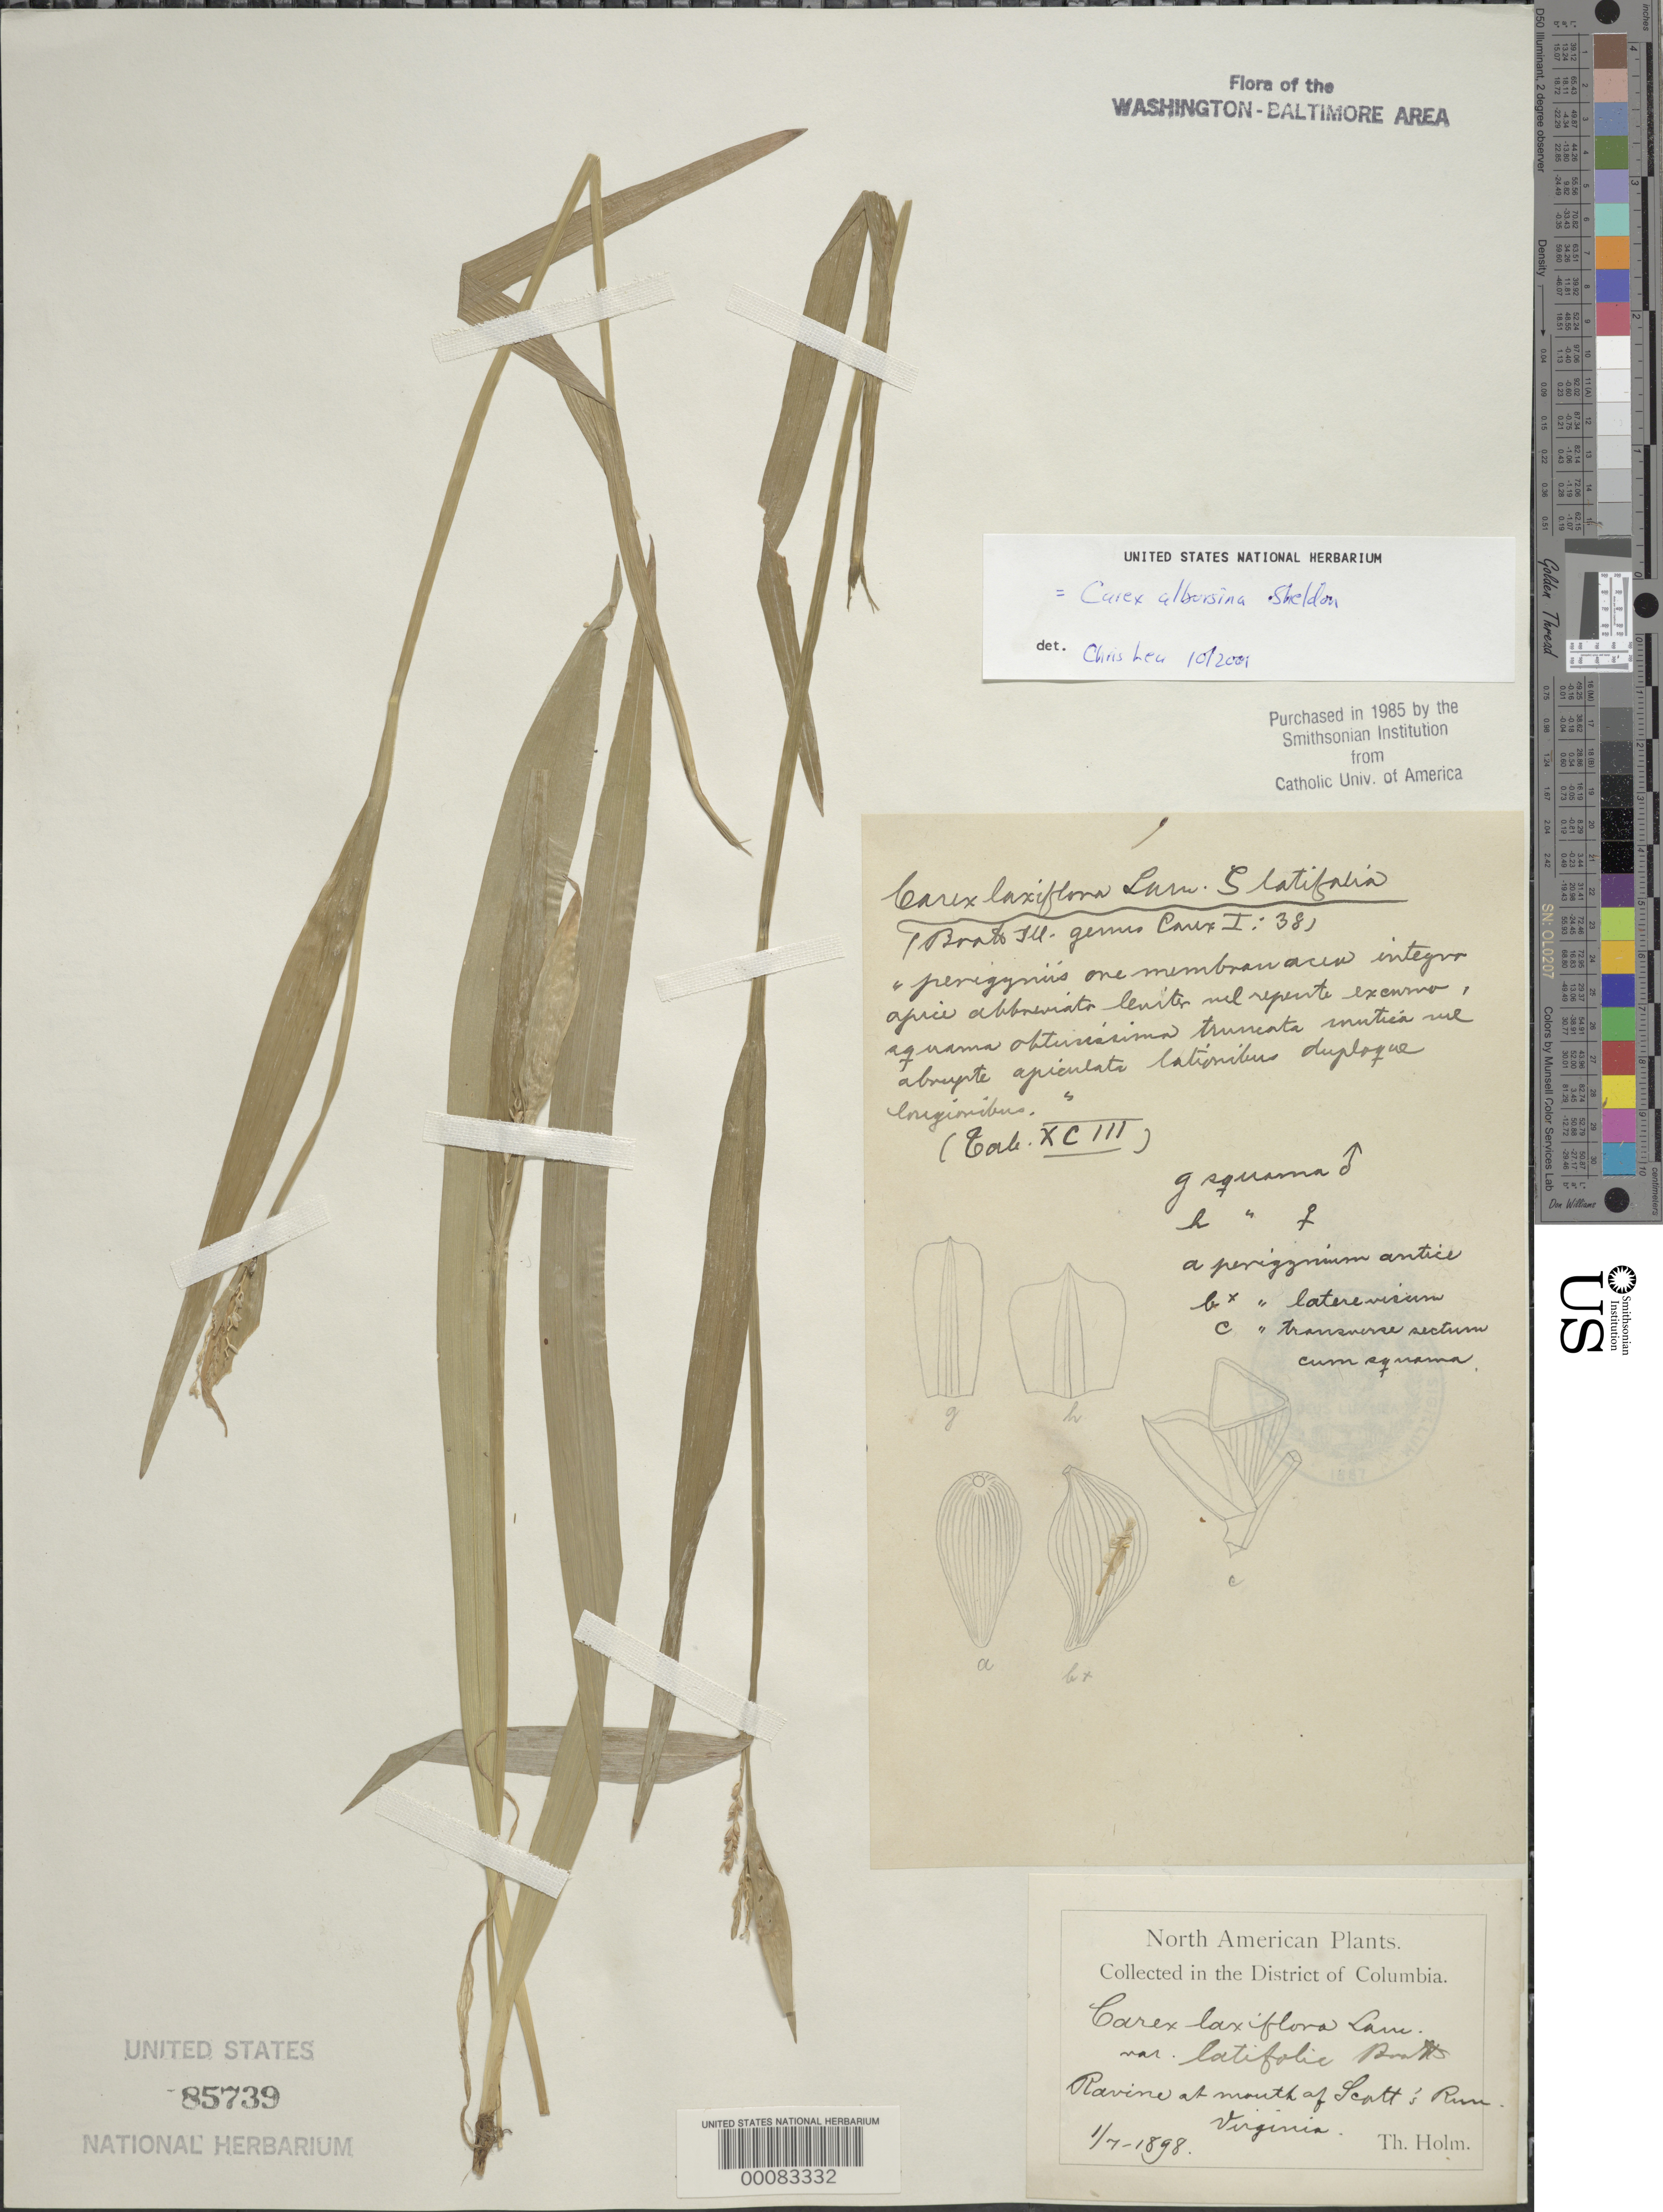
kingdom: Plantae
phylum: Tracheophyta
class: Liliopsida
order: Poales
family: Cyperaceae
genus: Carex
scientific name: Carex albursina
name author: E. Sheld.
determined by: Lea, C.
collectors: T. Holm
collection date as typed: -1 Jul 1898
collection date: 1898-07-01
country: United States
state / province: Virginia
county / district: Fairfax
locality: Scotts Run Mouth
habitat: Ravine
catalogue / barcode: US 85739